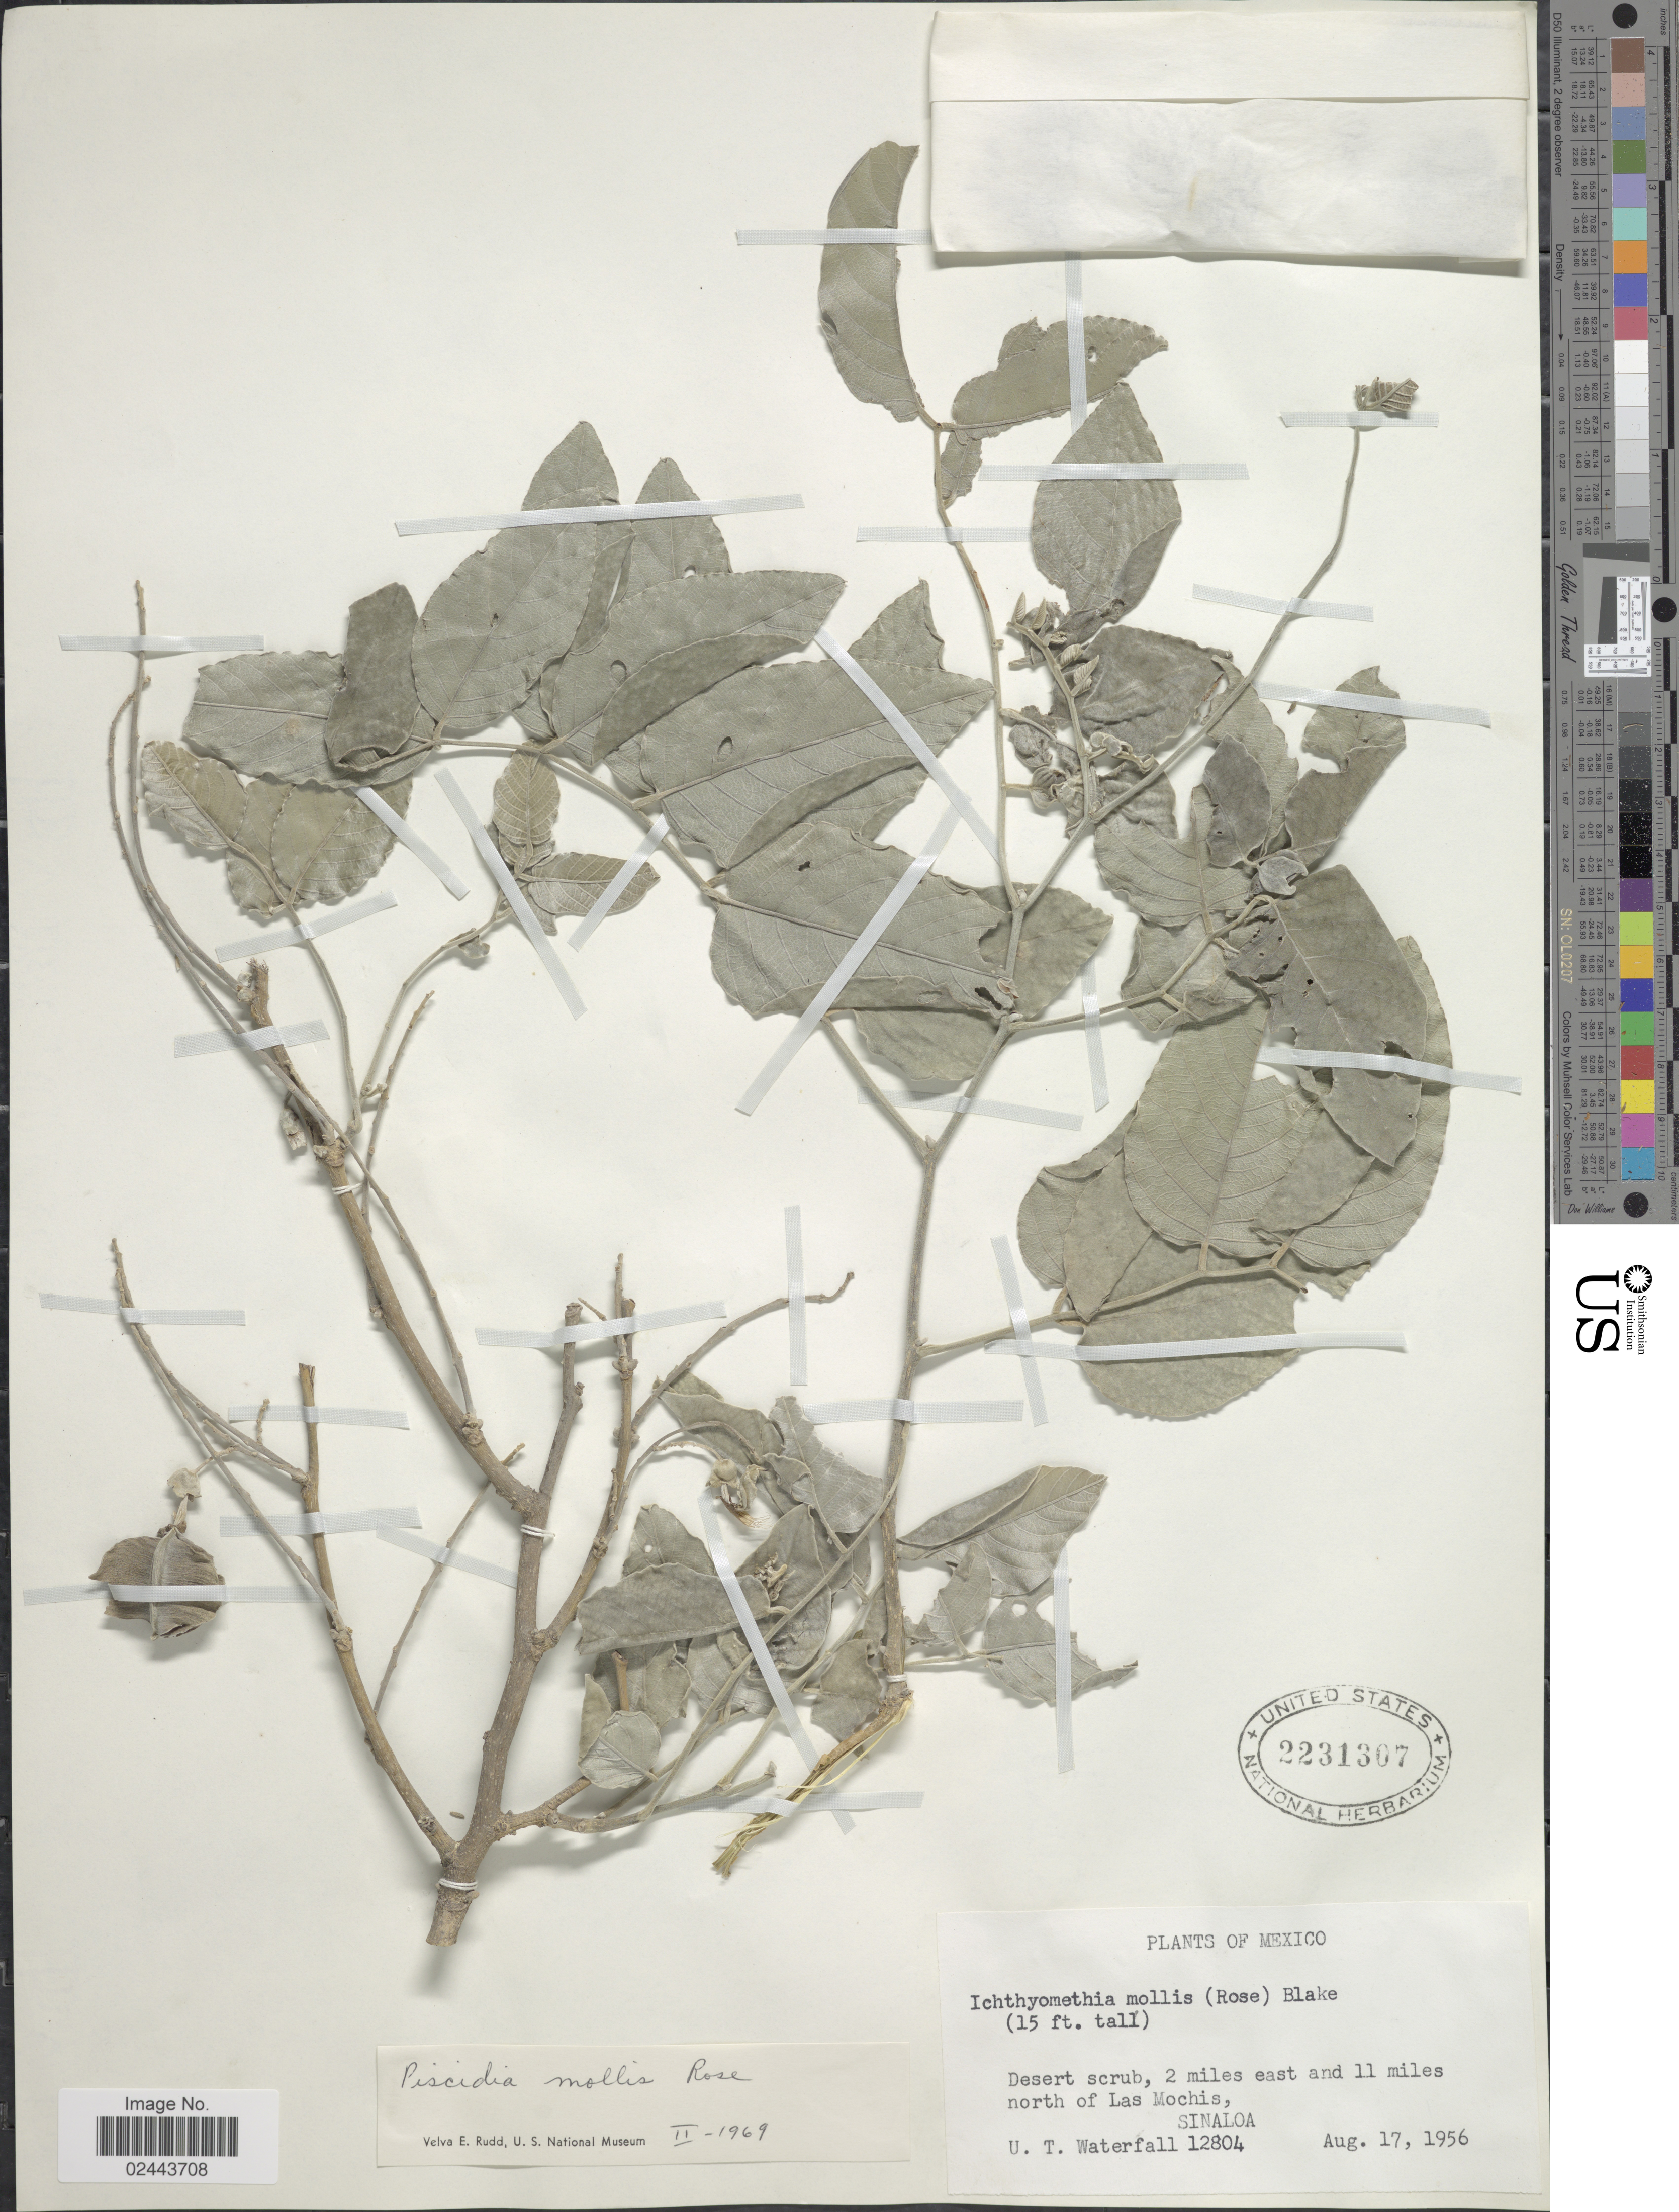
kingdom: Plantae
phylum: Tracheophyta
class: Magnoliopsida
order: Fabales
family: Fabaceae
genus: Piscidia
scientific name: Piscidia mollis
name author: Rose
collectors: U. T. Waterfall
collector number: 12804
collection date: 1956-08-17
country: Mexico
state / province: Sinaloa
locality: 2 miles east and 11 miles north of Las Mochis.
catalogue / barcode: US 2231307